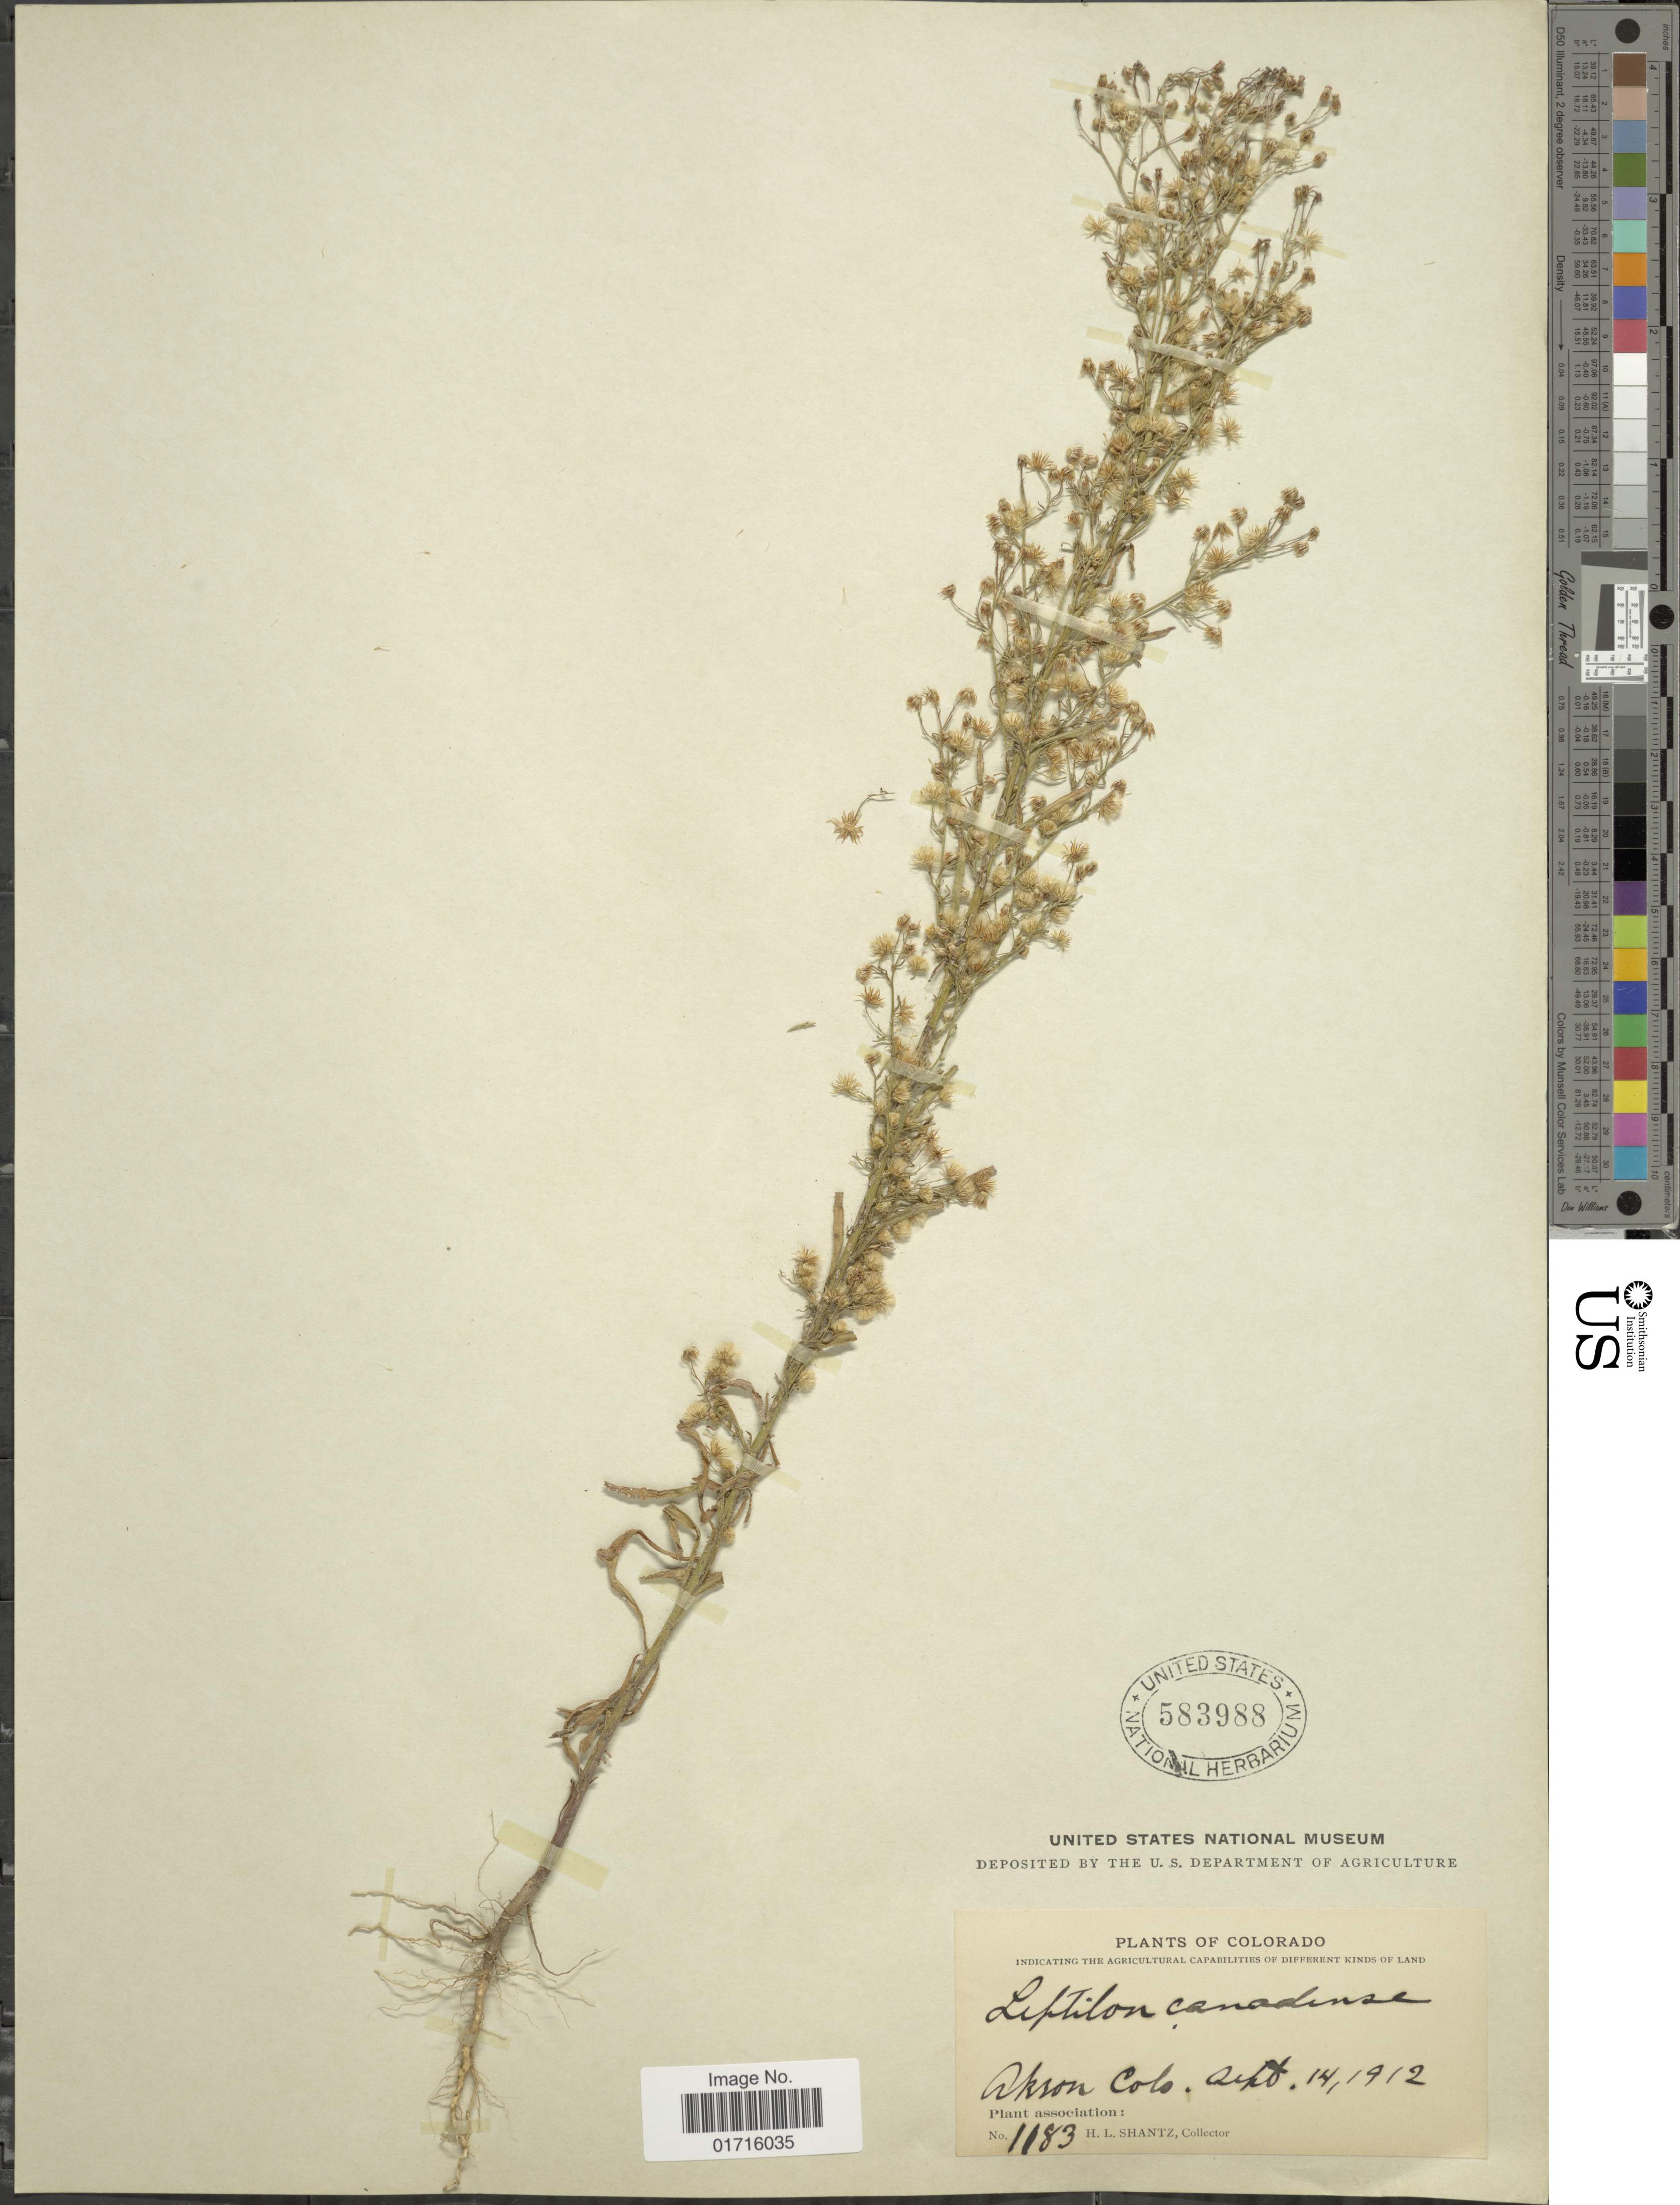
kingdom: Plantae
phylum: Tracheophyta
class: Magnoliopsida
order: Asterales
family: Asteraceae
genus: Conyza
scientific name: Conyza canadensis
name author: (L.) Cronq.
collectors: H. Shantz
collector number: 1183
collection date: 1912-09-14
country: United States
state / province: Colorado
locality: Akron Colo.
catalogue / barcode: US 583988